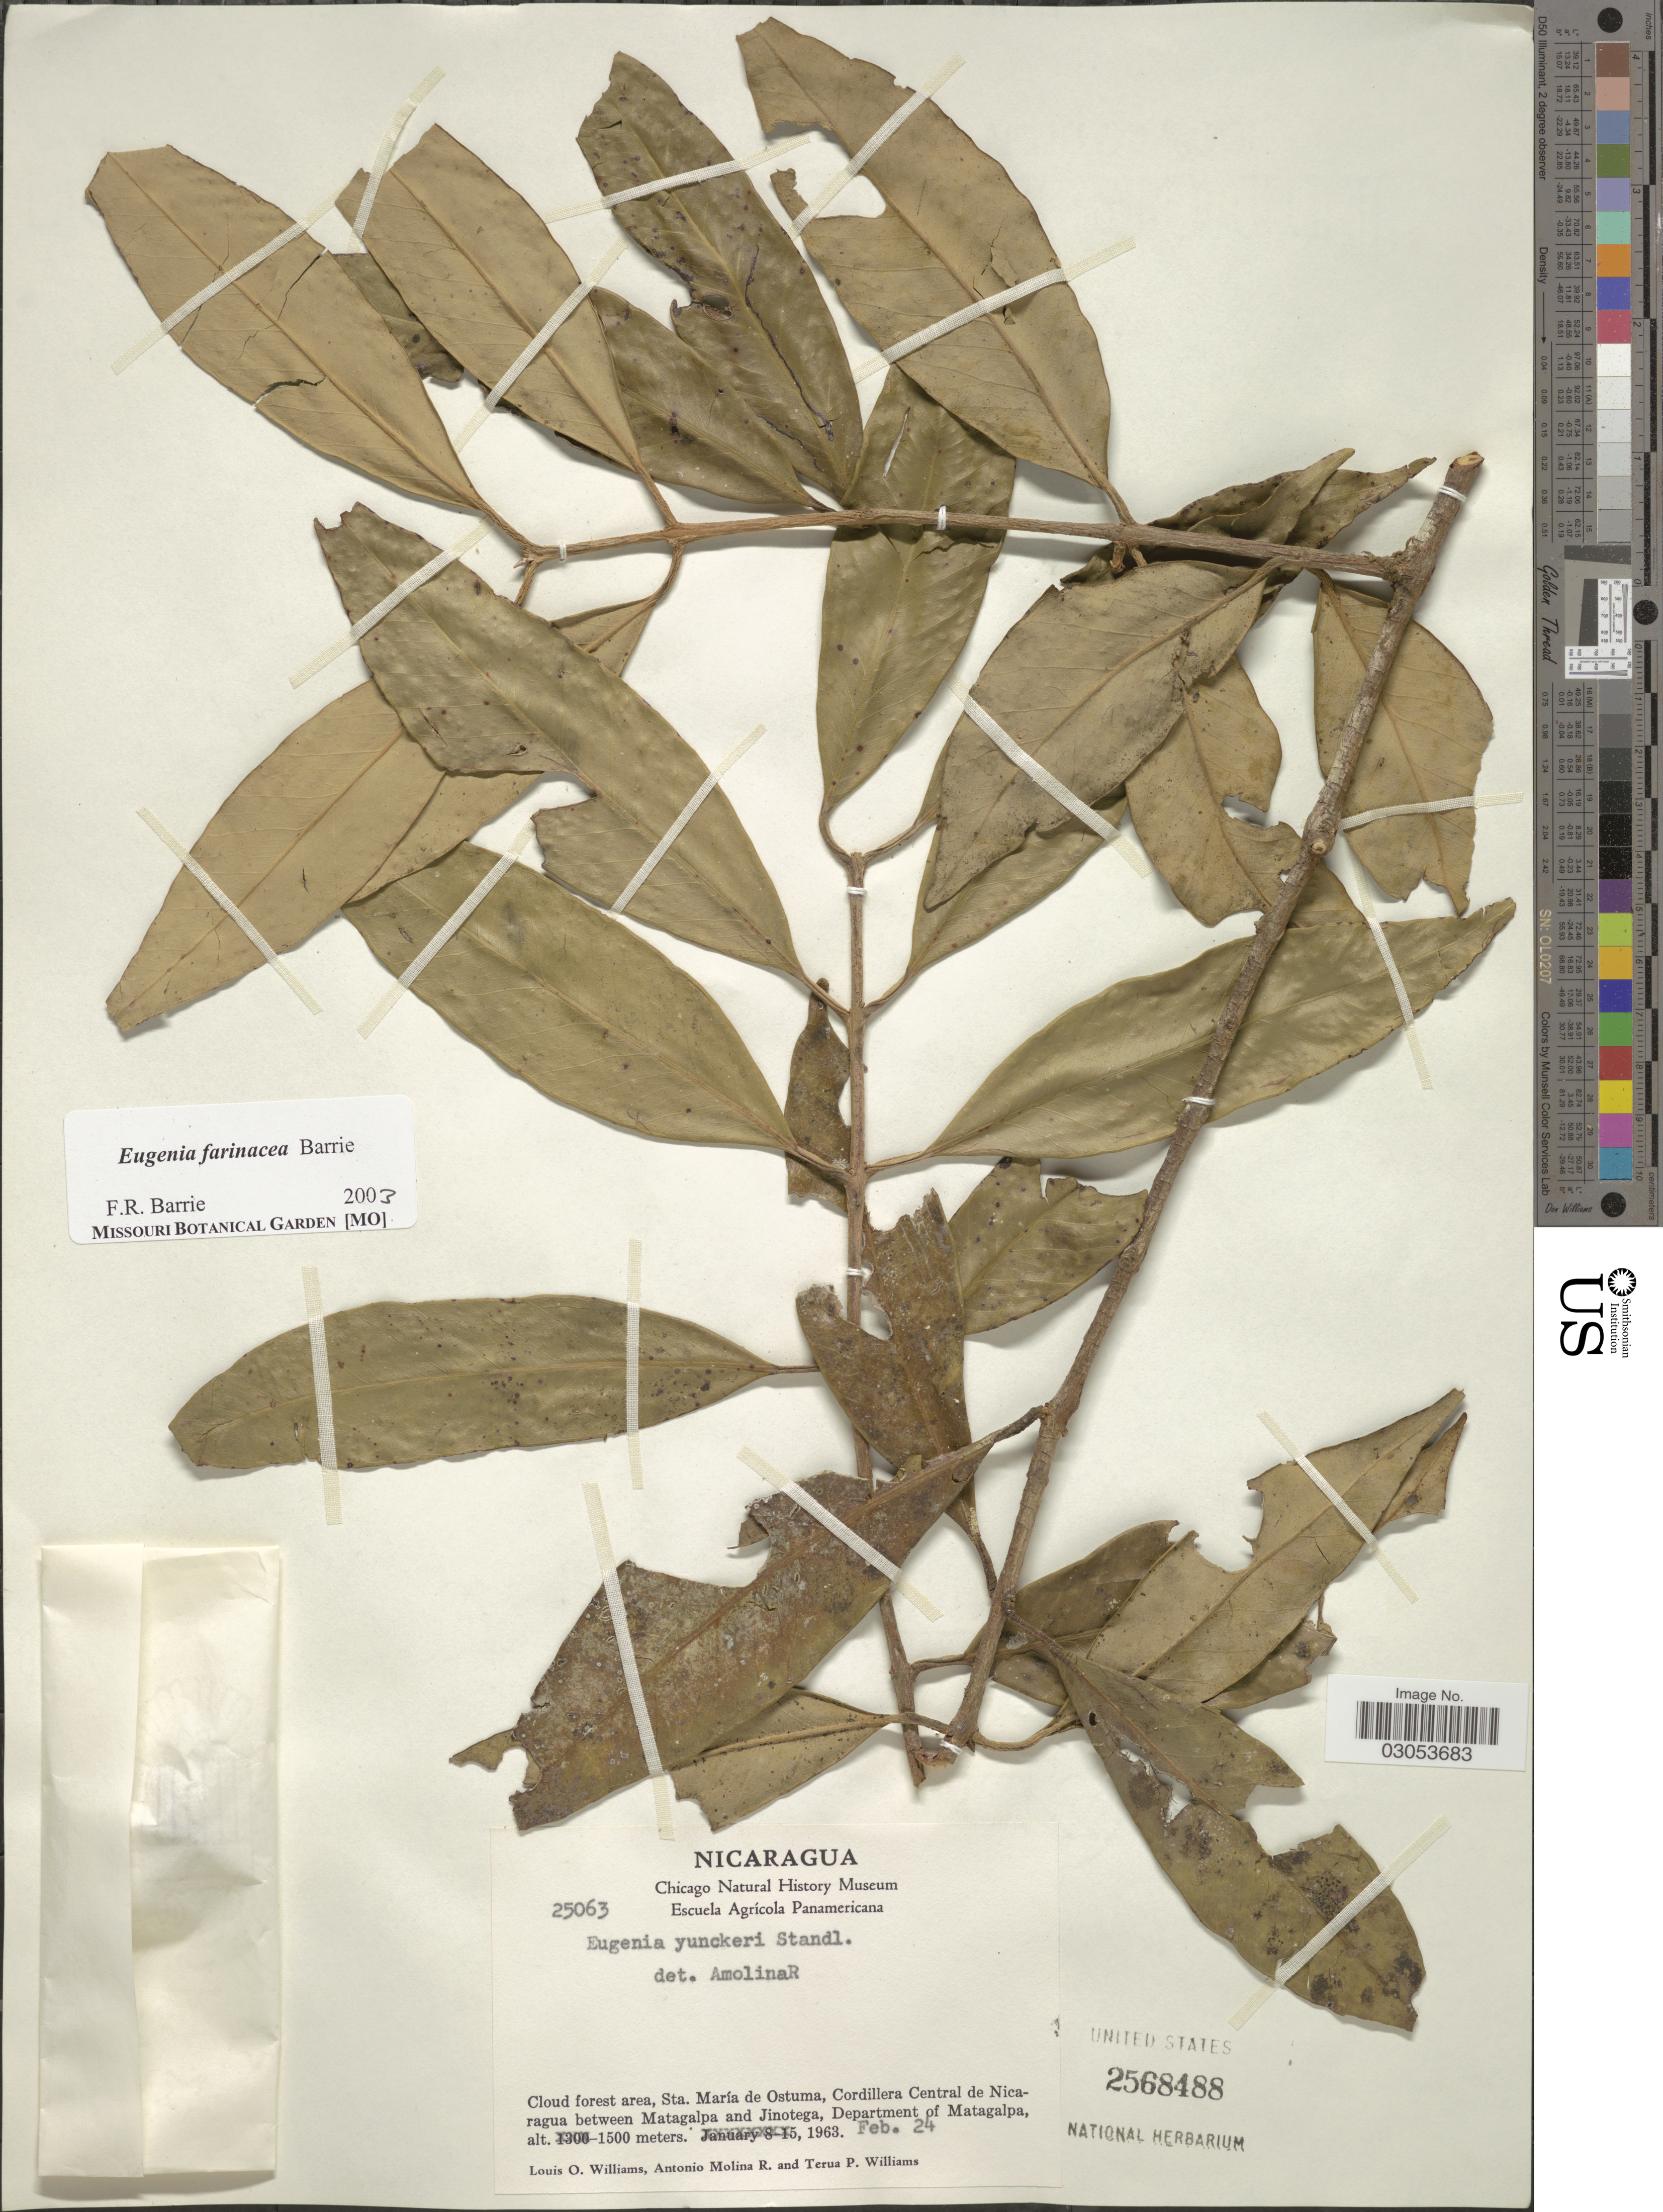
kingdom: Plantae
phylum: Tracheophyta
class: Magnoliopsida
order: Myrtales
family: Myrtaceae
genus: Eugenia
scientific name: Eugenia farinacea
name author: Barrie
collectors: L. O. Williams, A. Molina R. & T. P. Williams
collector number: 25063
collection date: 1963-02-24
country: Nicaragua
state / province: Matagalpa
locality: Cloud forest area, Sta. María de Ostuma, Cordillera Central de Nicaragua between Matagalpa and Jinotega, Department of Matagalpa.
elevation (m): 1500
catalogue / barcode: US 2568488